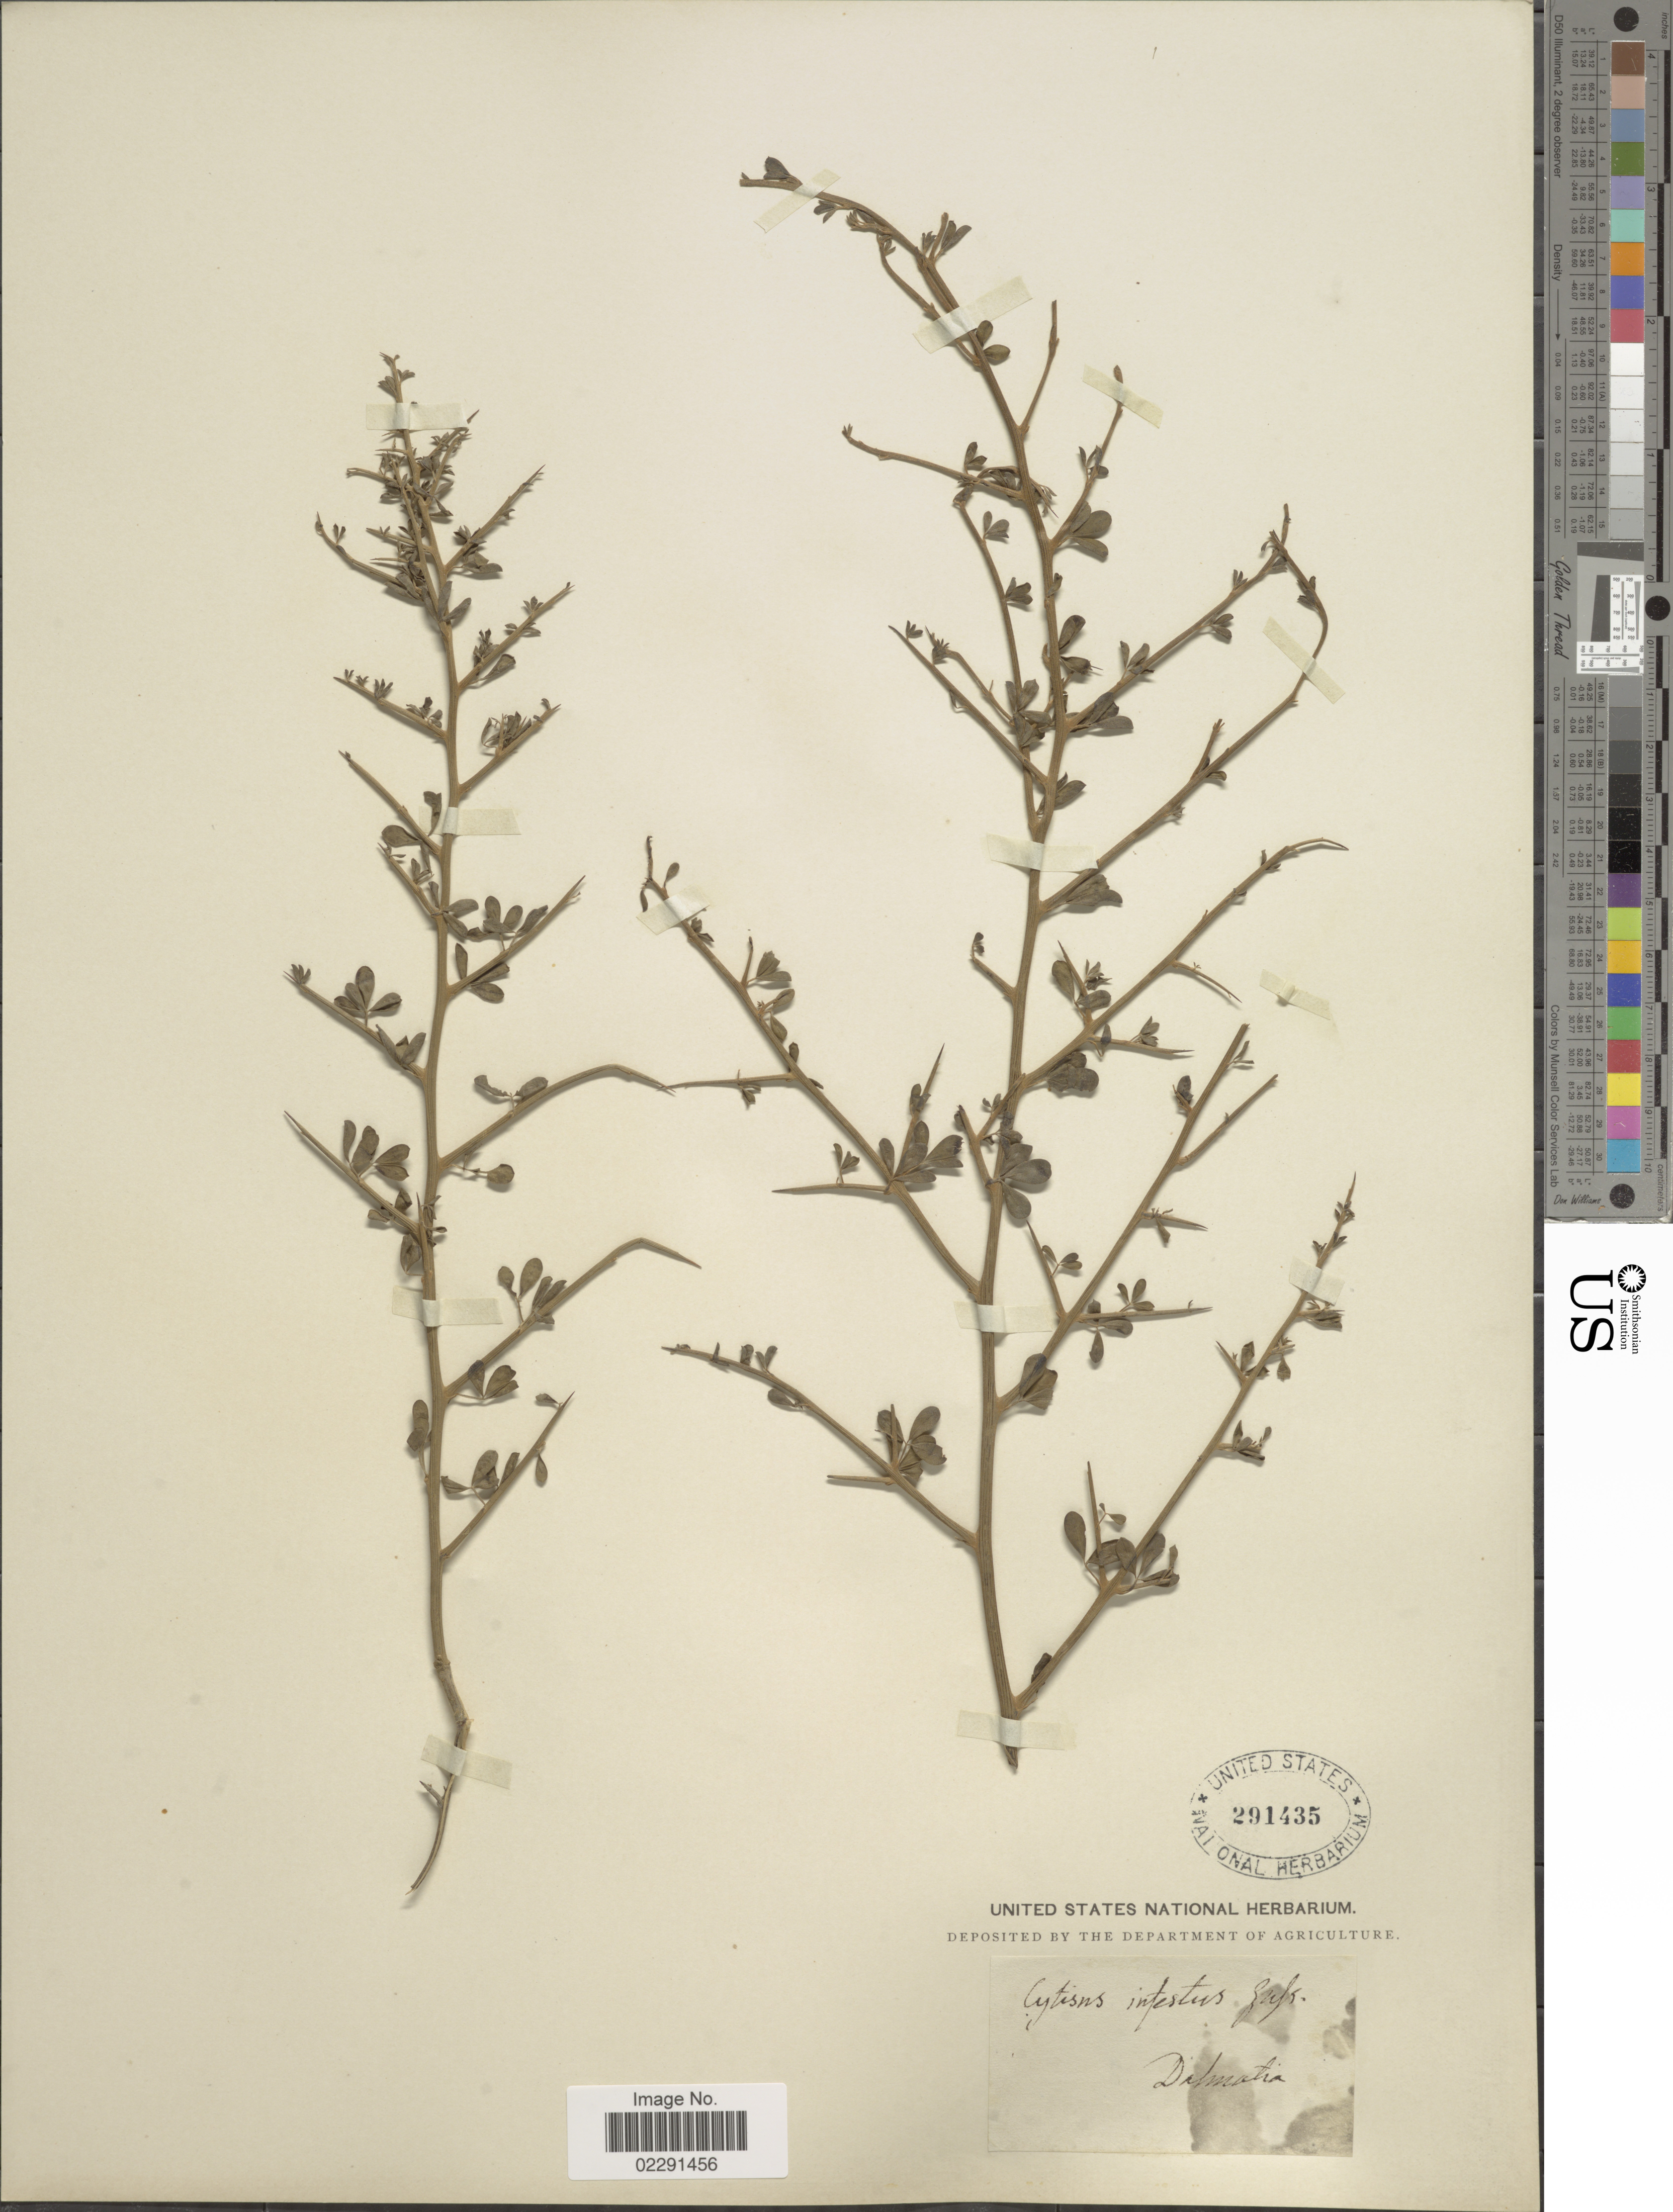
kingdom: Plantae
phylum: Tracheophyta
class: Magnoliopsida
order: Fabales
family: Fabaceae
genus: Calicotome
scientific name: Calicotome infesta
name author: (C. Presl) Guss.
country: Croatia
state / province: Split-Dalmatia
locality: Dalmatia. [interpreted]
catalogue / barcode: US 291435